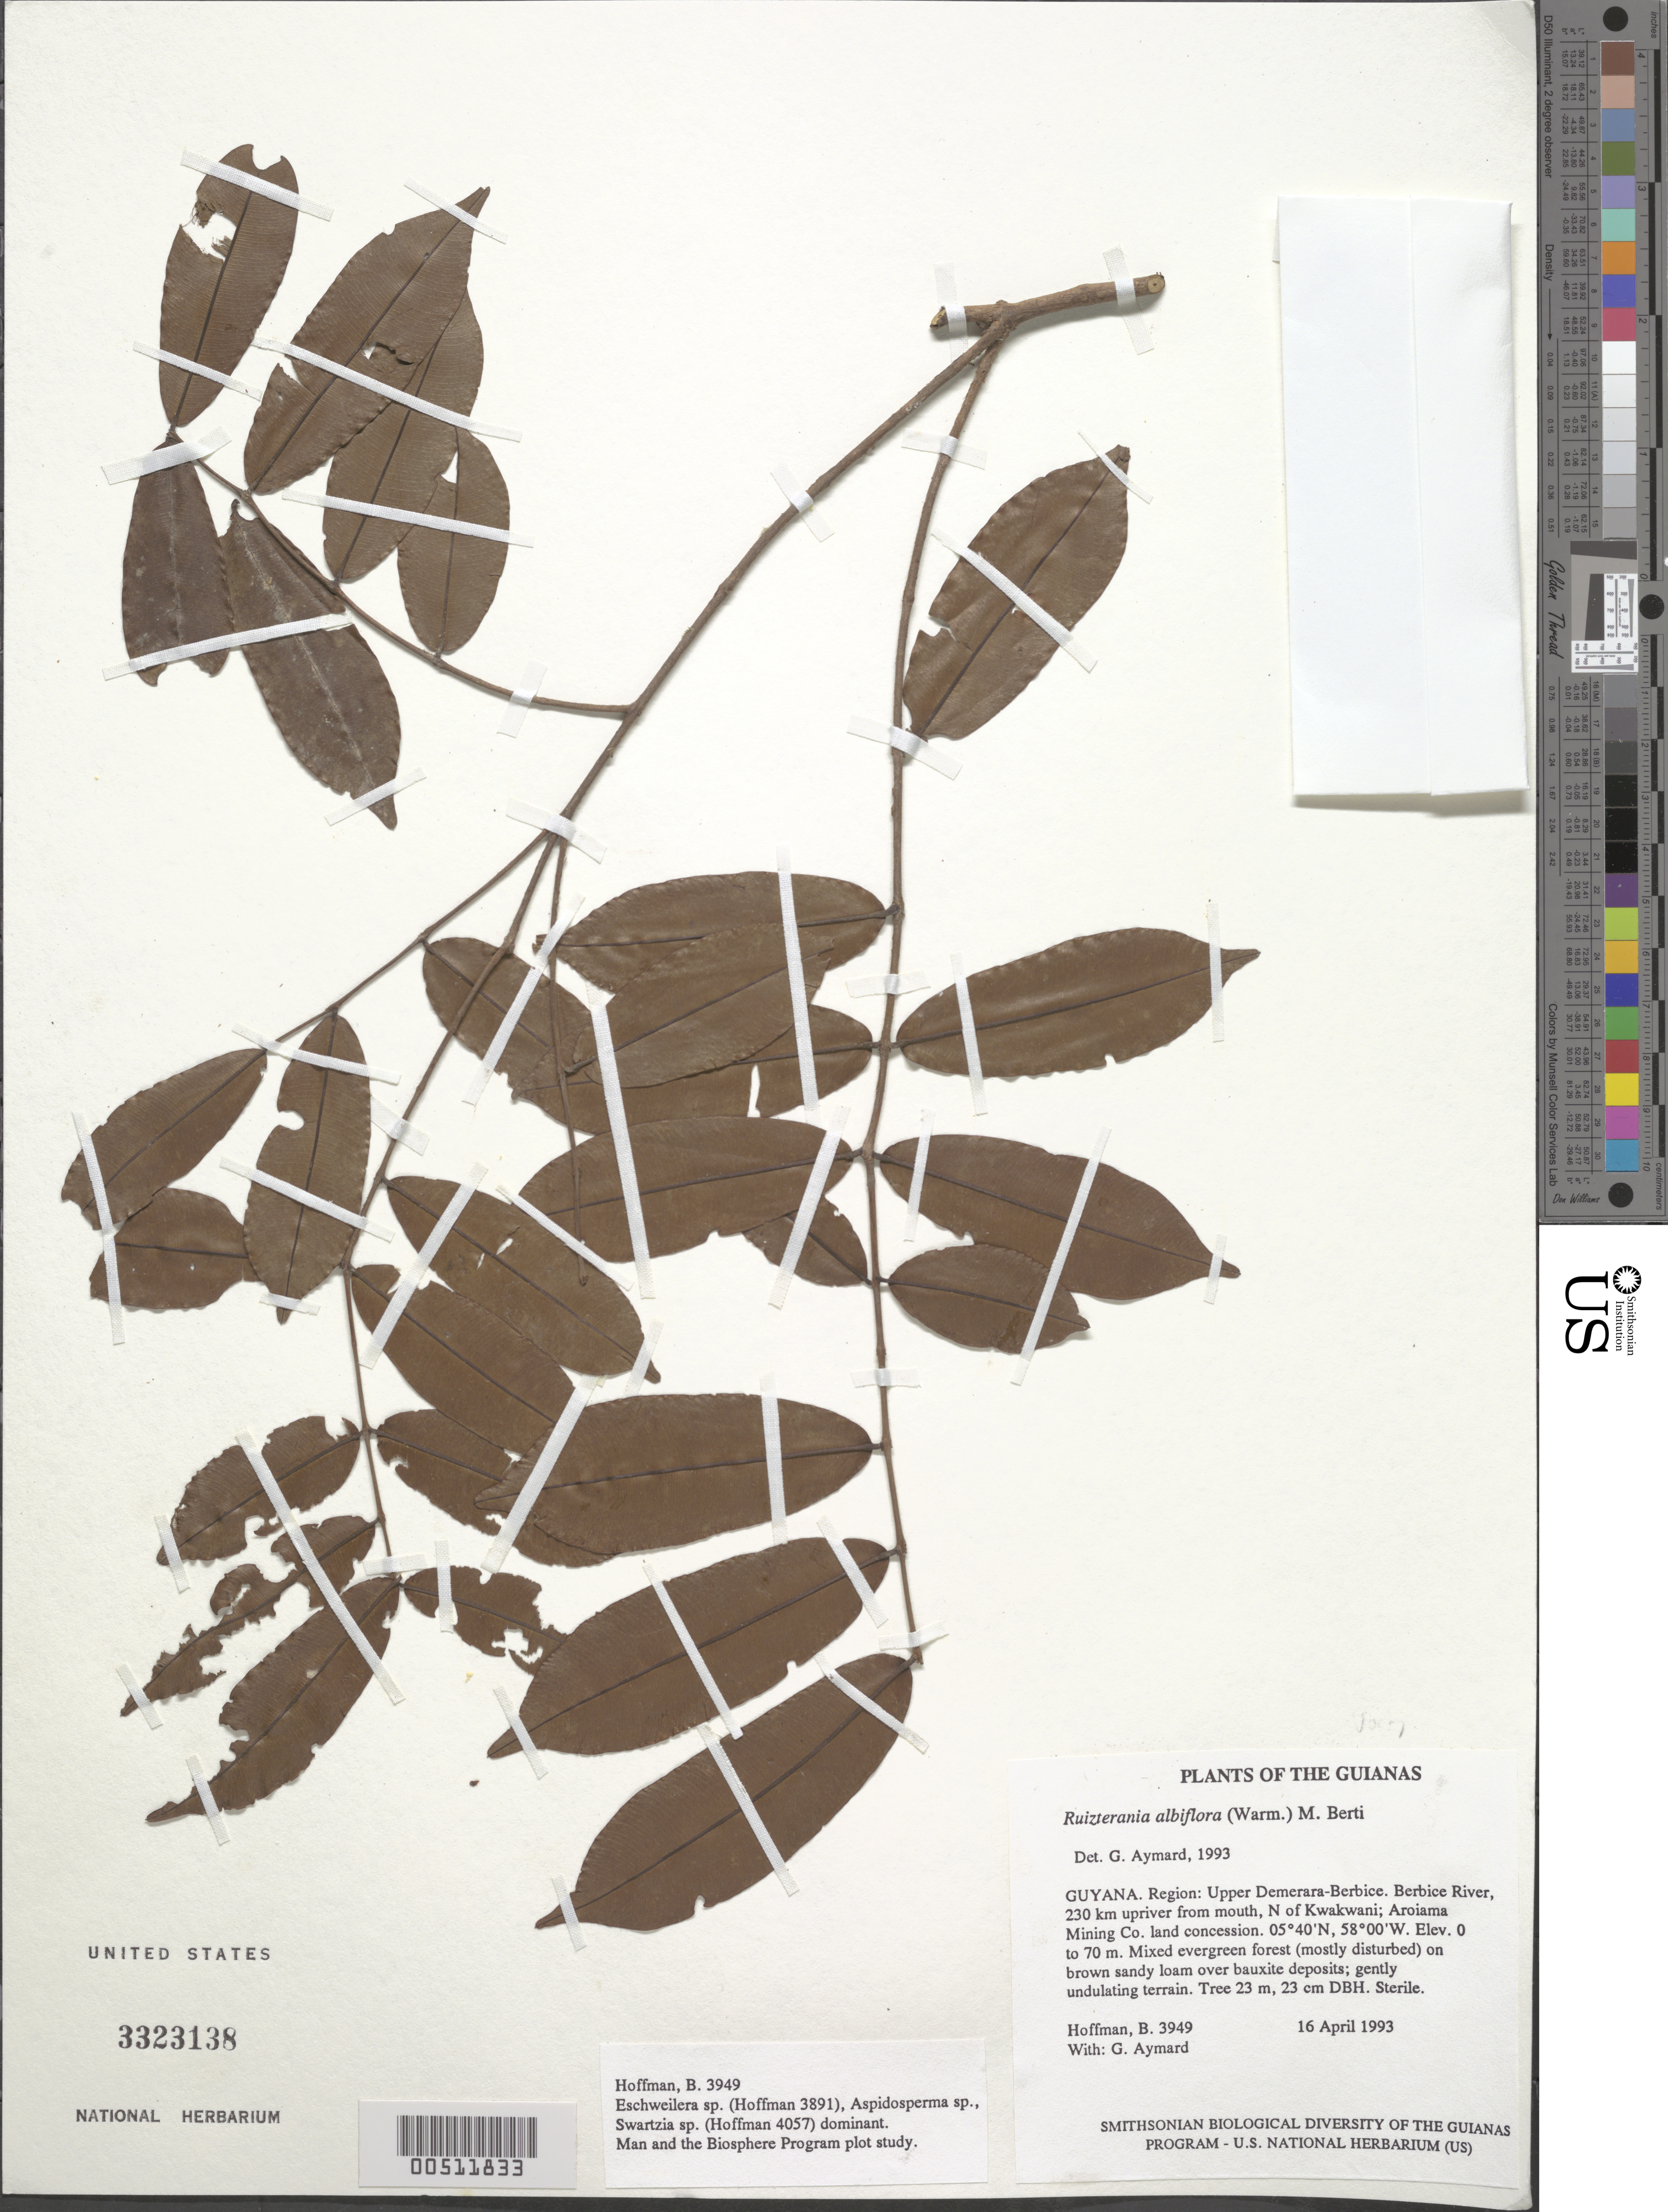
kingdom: Plantae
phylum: Tracheophyta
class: Magnoliopsida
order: Myrtales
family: Vochysiaceae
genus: Qualea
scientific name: Qualea sp.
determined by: Marcano-Berti, L.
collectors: B. Hoffman & G. A. Aymard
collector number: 3949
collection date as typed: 16 April 1993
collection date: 1993-04-16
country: Guyana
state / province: U. Demerara-Berbice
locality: Berbice River, 230 km upriver from mouth, N of Kwakwani; Aroiama Mining Co. land concession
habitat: Mixed evergreen forest (mostly disturbed) on brown sandy loam over bauxite deposits; gently undulating terrain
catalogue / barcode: US 3323138